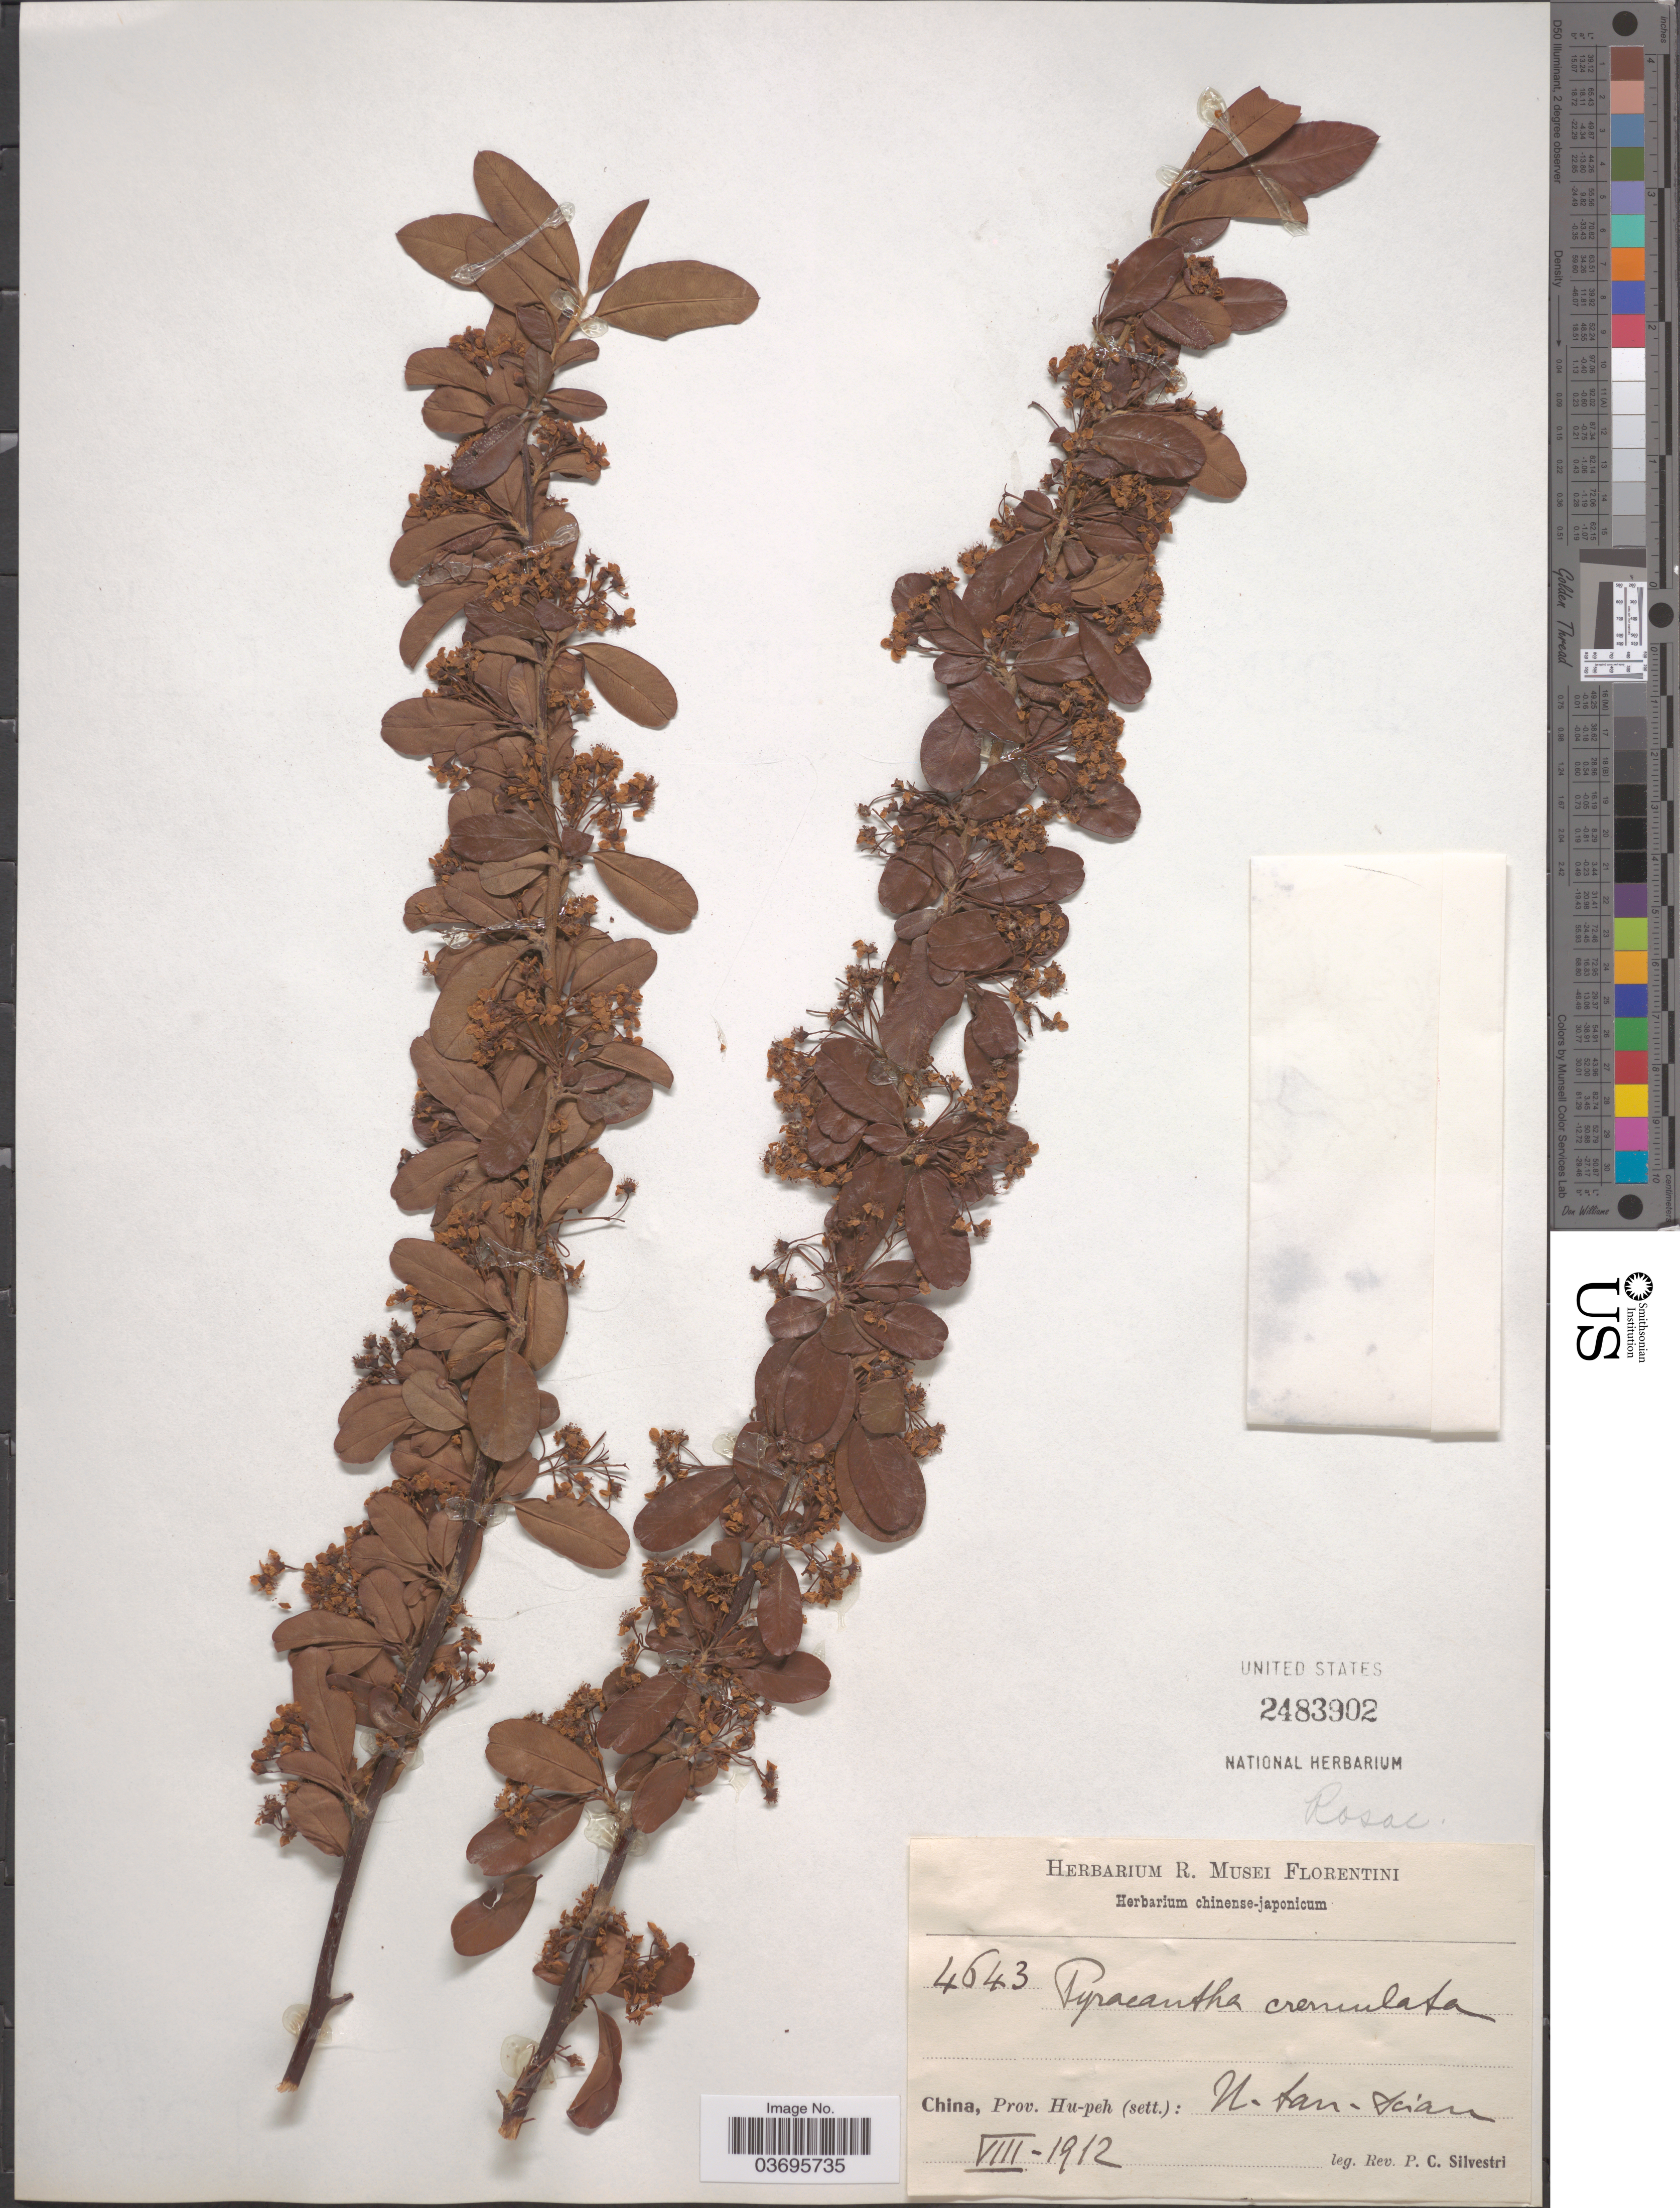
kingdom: Plantae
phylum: Tracheophyta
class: Magnoliopsida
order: Rosales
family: Rosaceae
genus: Pyracantha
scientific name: Pyracantha crenulata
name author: (D. Don) M. Roem.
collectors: P. Silvestri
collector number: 4643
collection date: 1912-08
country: China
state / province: Hubei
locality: Prov. Hu-peh (sett.): N-tan-Acian [interpreted].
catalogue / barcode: US 2483902